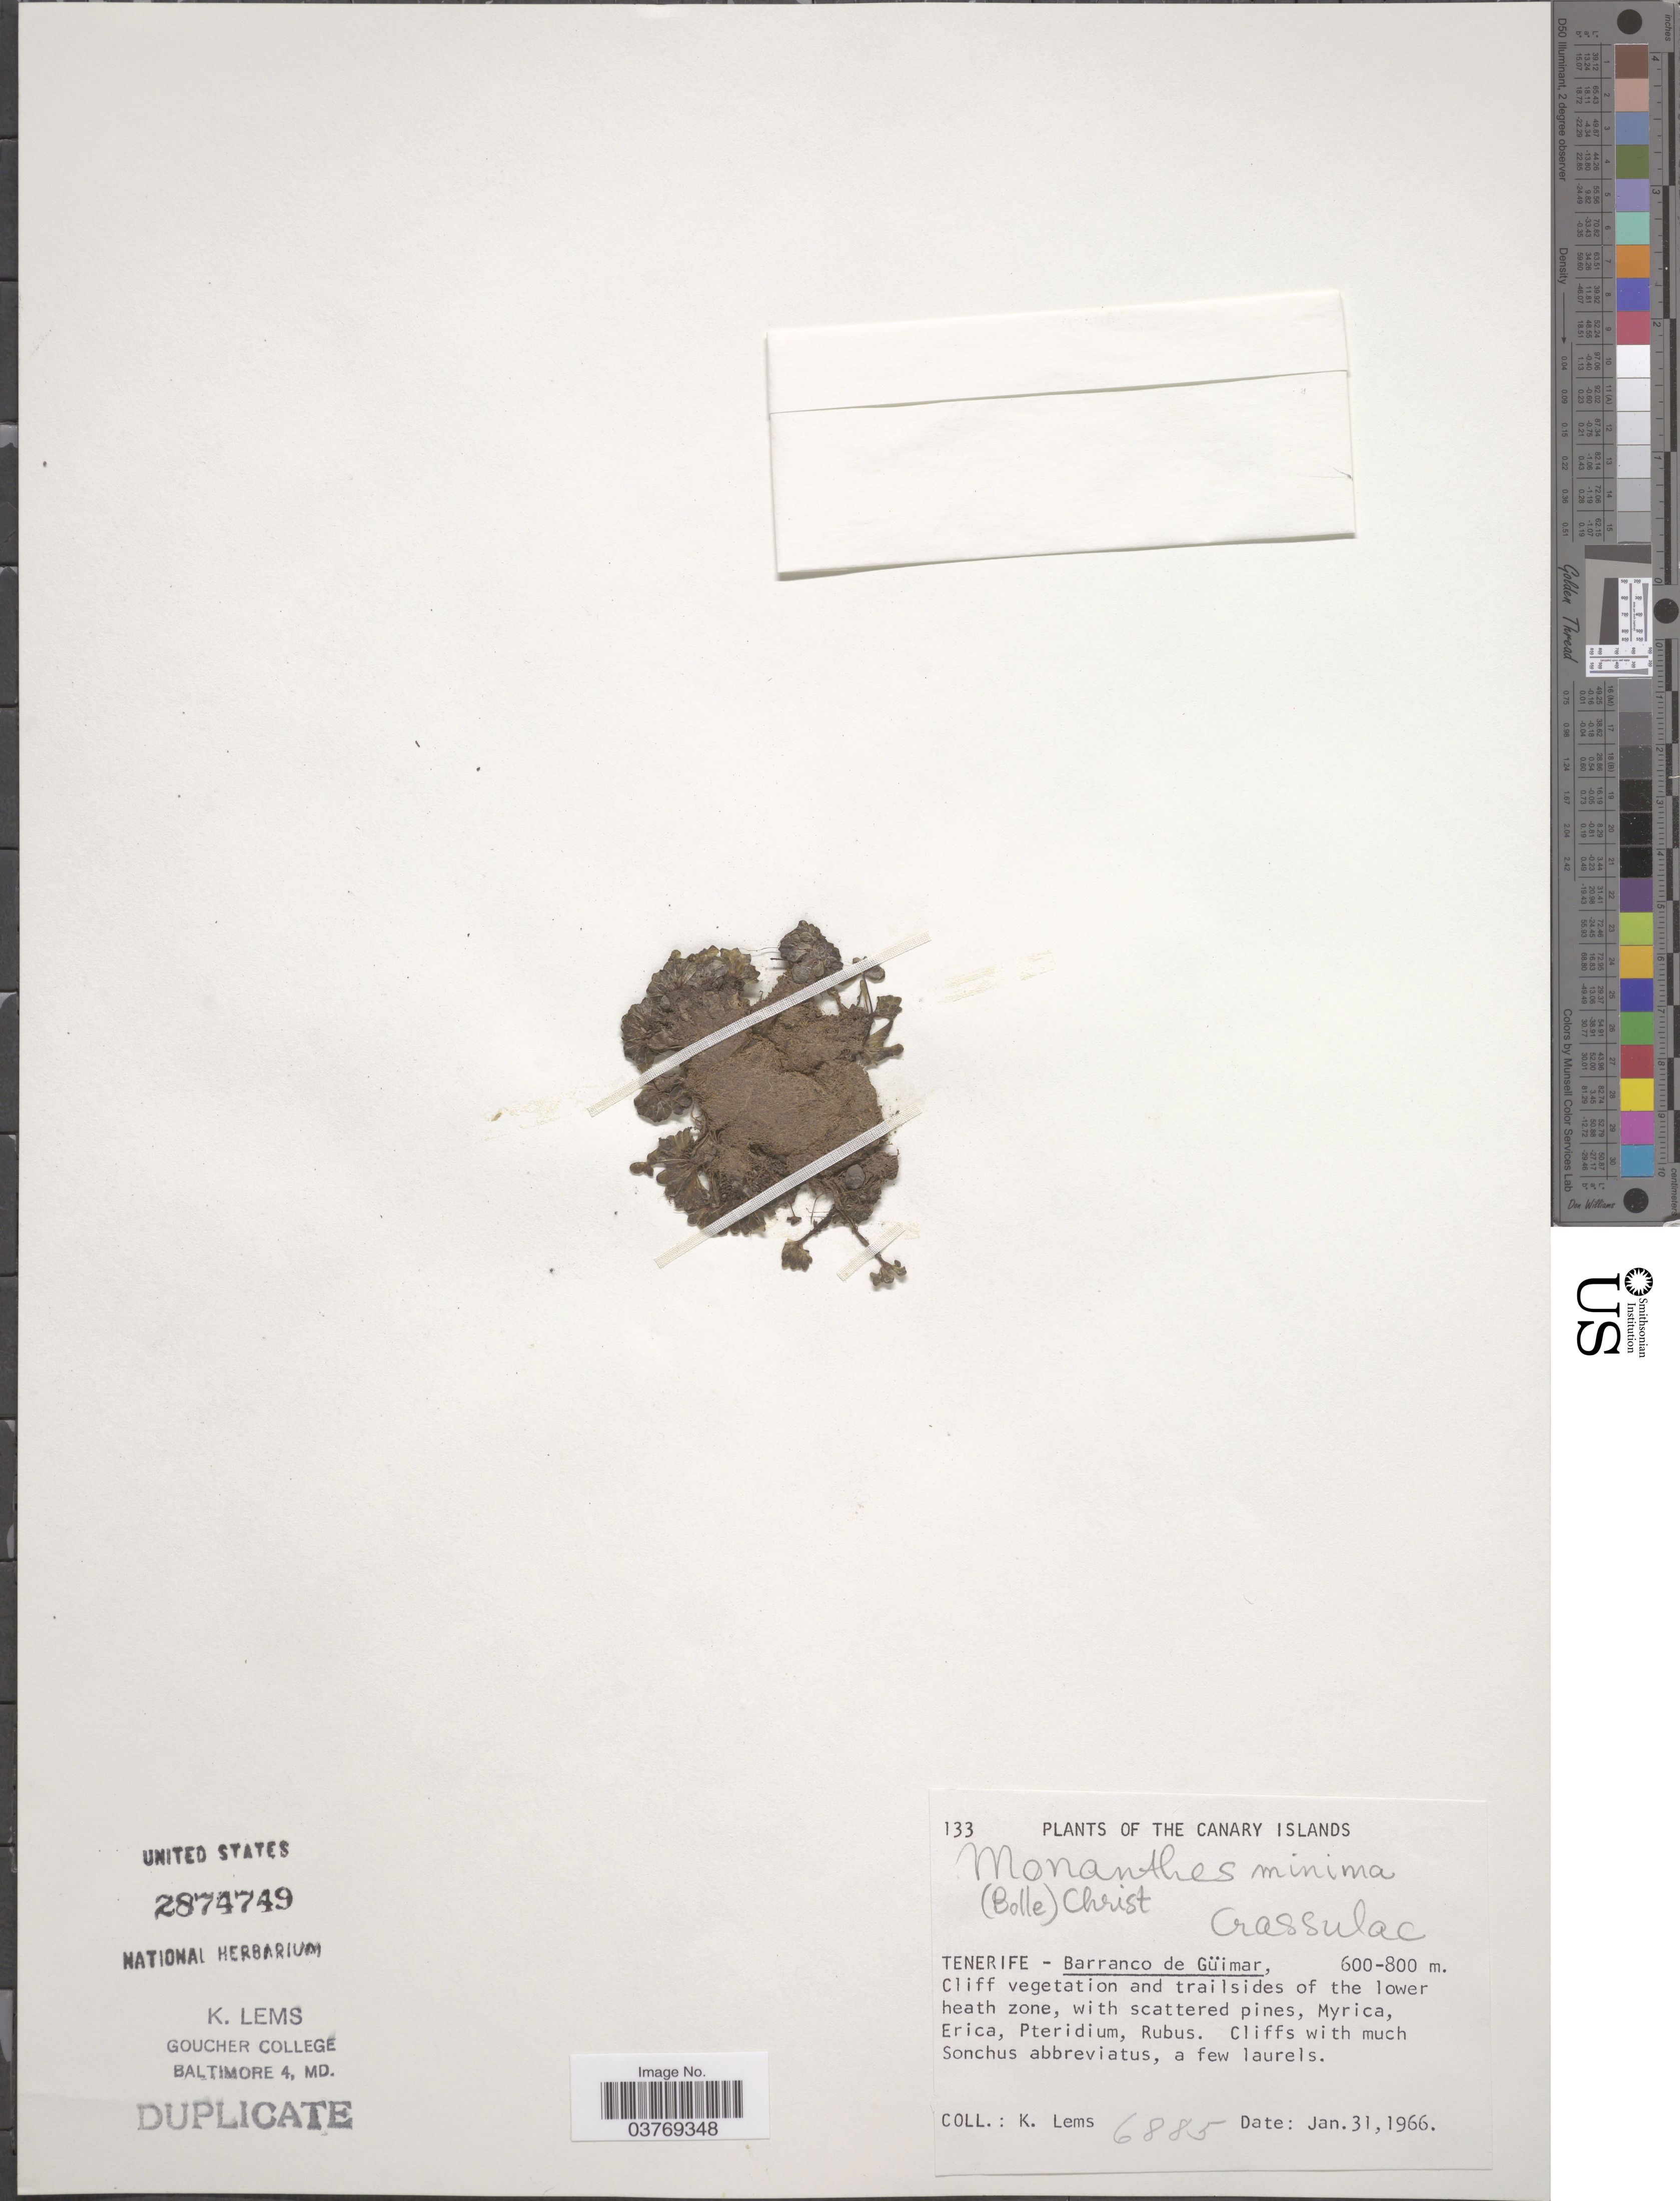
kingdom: Plantae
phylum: Tracheophyta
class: Magnoliopsida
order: Saxifragales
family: Crassulaceae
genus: Monanthes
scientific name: Monanthes minima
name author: (Bolle) Christ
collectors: K. Lems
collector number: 6885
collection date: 1966-01-31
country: Spain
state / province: Canarias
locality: The Canary Islands. Tenerife- Barranco de Güimar.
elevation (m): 600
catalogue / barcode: US 2874749